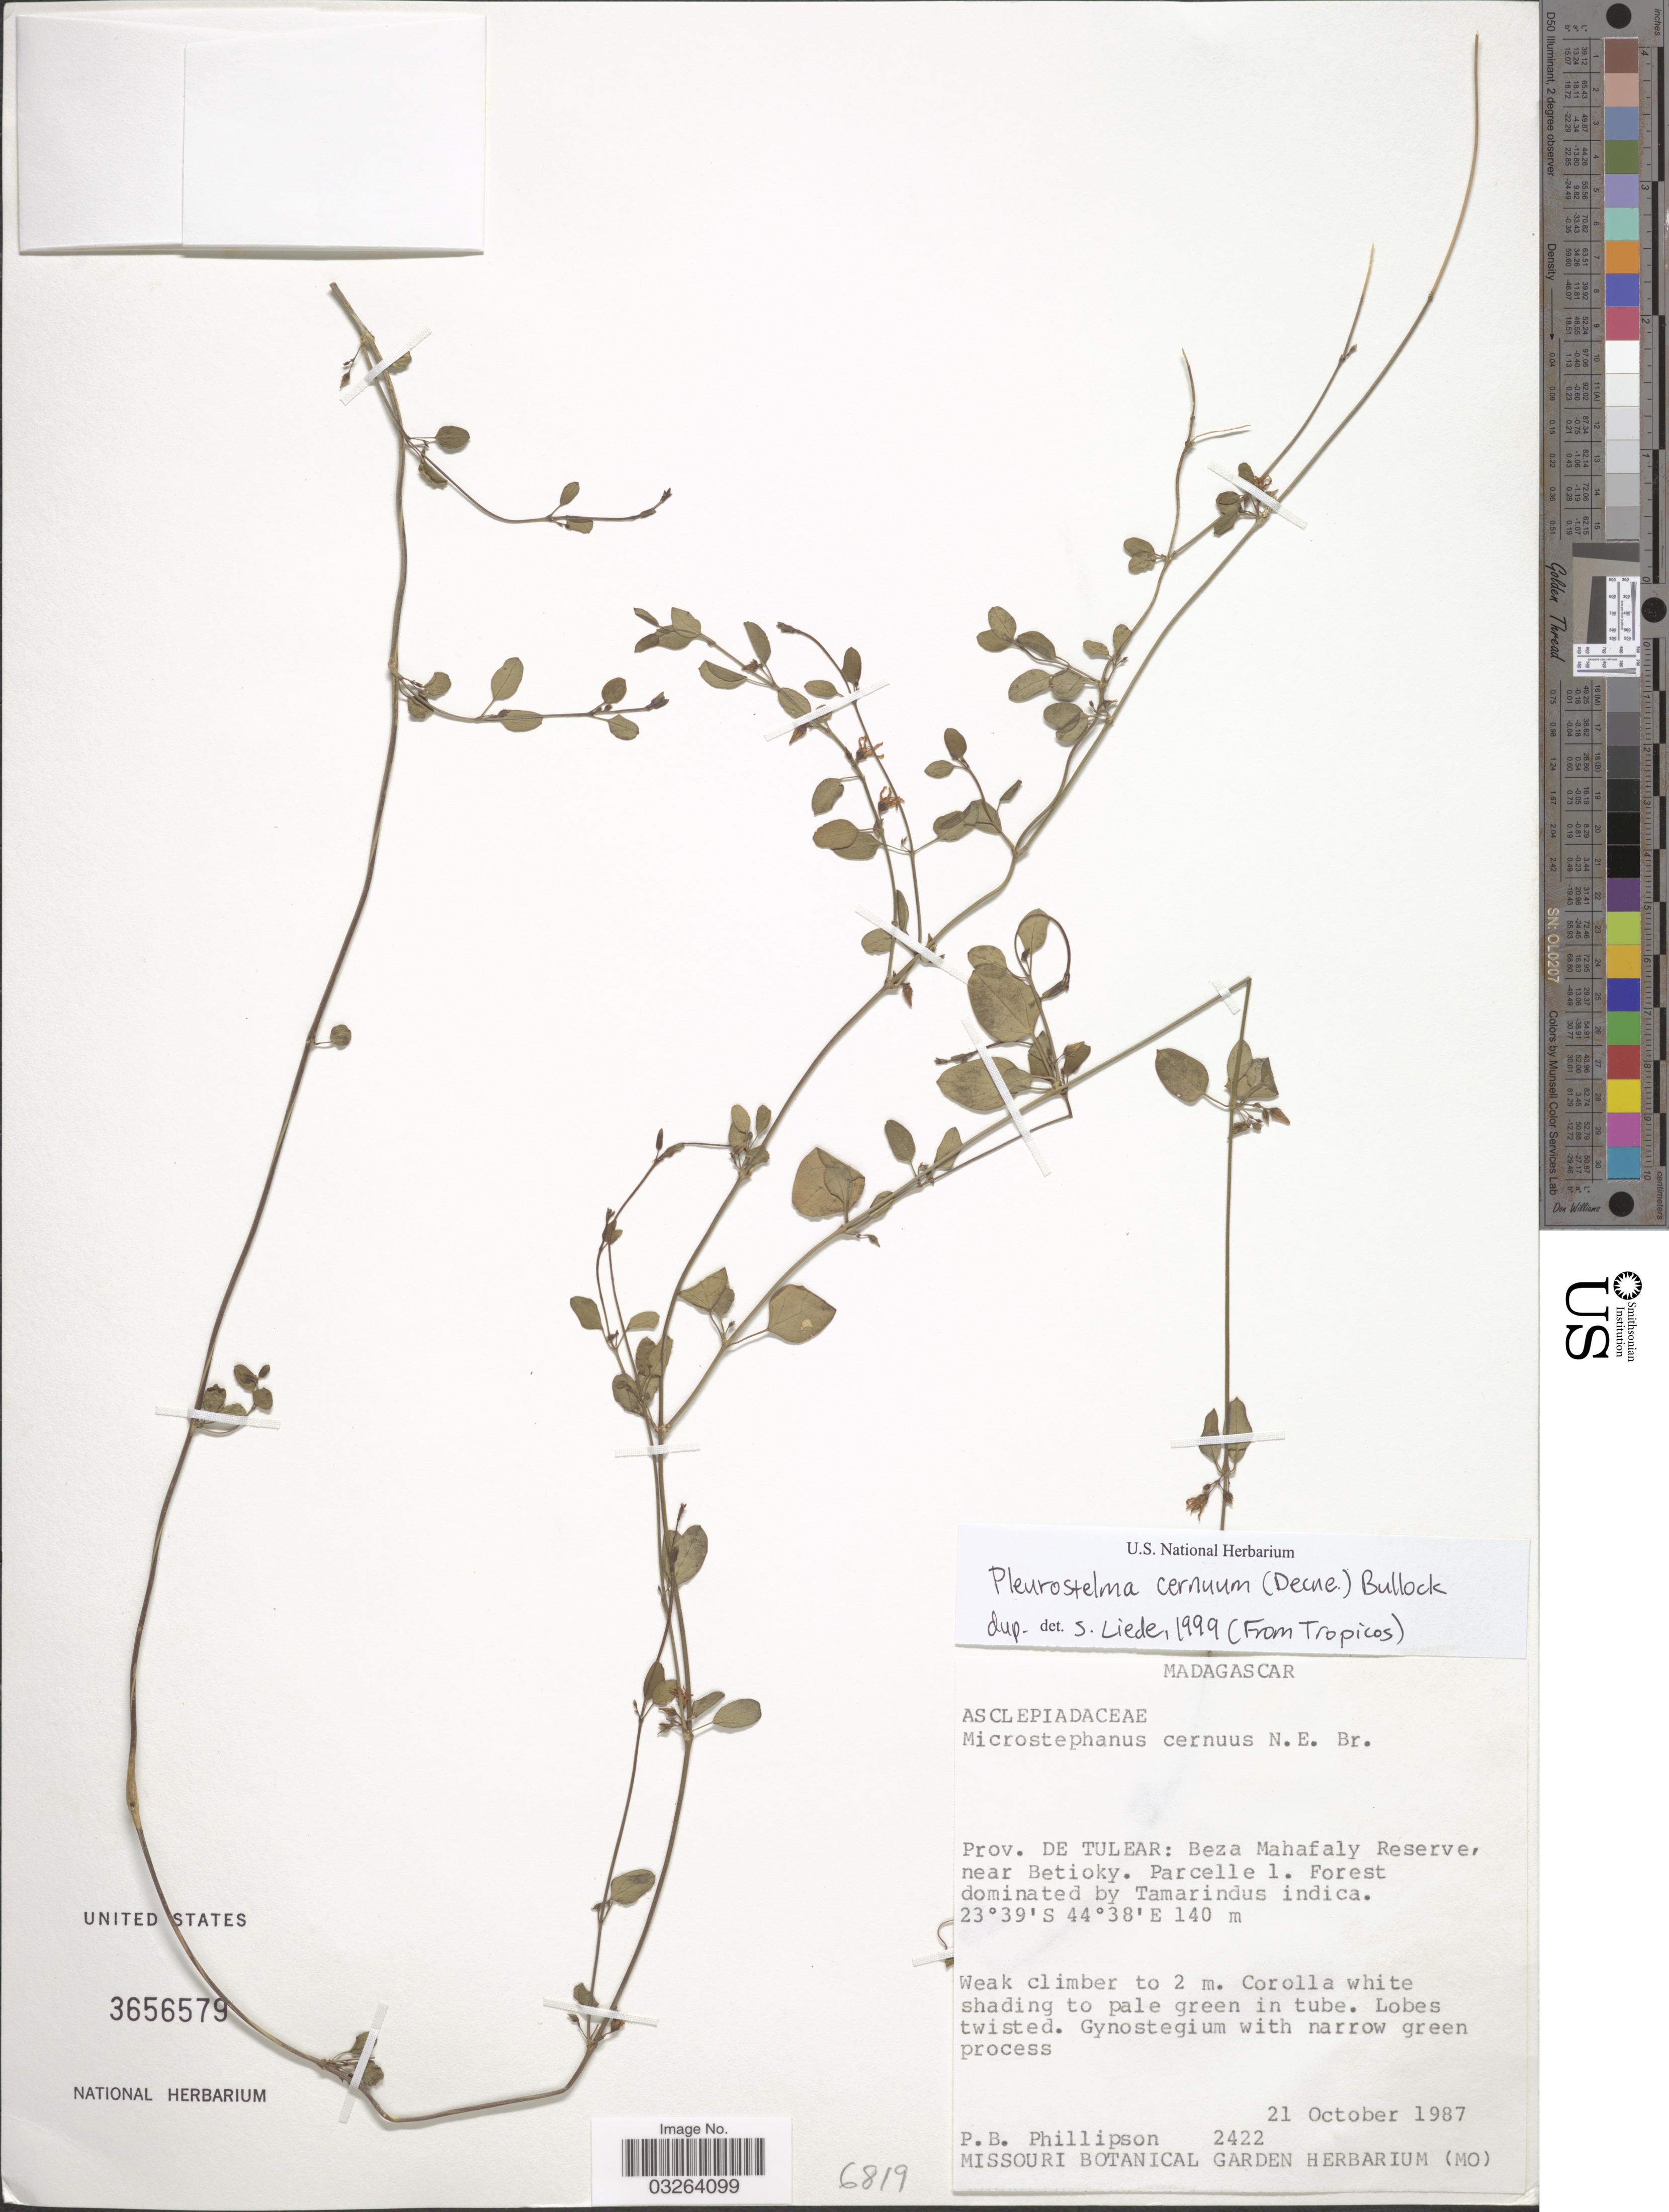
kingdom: Plantae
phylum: Tracheophyta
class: Magnoliopsida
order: Gentianales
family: Apocynaceae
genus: Pleurostelma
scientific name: Pleurostelma cernuum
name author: (Decne.) Bullock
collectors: P. B. Phillipson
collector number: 2422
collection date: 1987-10-21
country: Madagascar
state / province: Atsimo-Andrefana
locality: Prov. De Tulear: Beza Mahafaly Reserve, near Betioky. Parcelle 1.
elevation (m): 140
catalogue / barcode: US 3656579